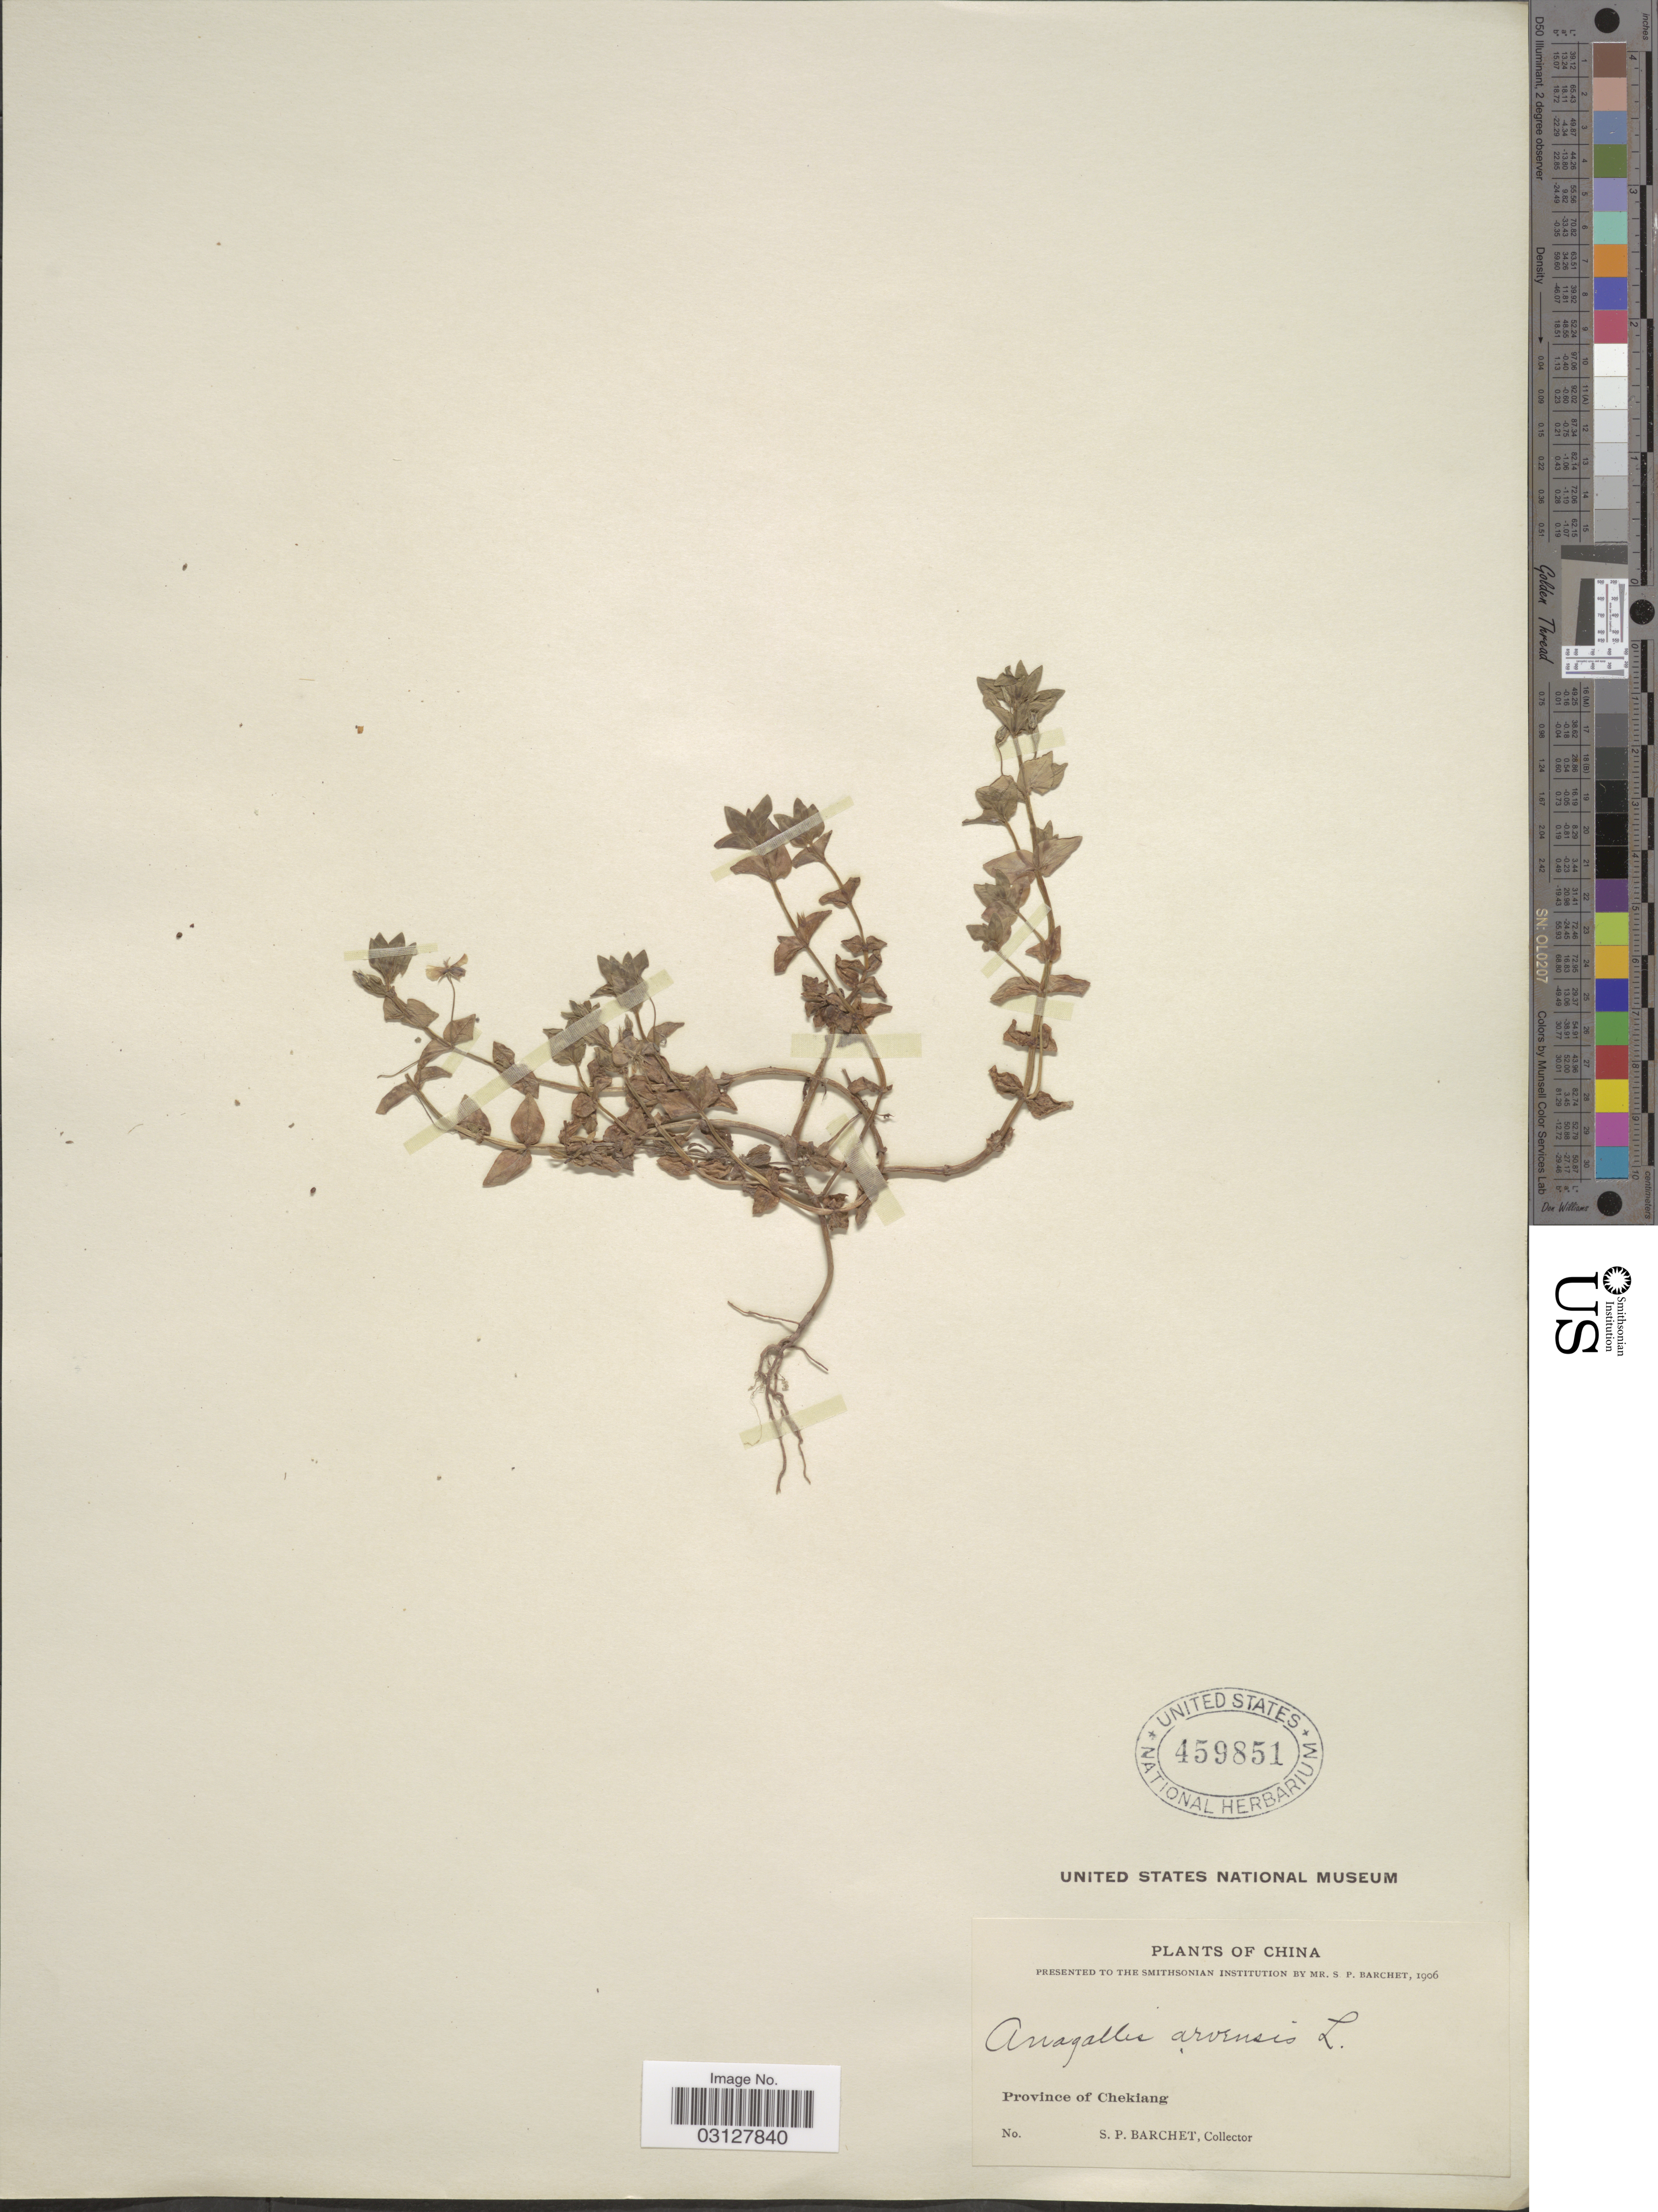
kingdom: Plantae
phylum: Tracheophyta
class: Magnoliopsida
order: Ericales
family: Primulaceae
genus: Anagallis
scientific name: Anagallis arvensis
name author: L.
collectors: S. P. Barchet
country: China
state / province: Zhejiang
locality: Province of Chekiang.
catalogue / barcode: US 459851